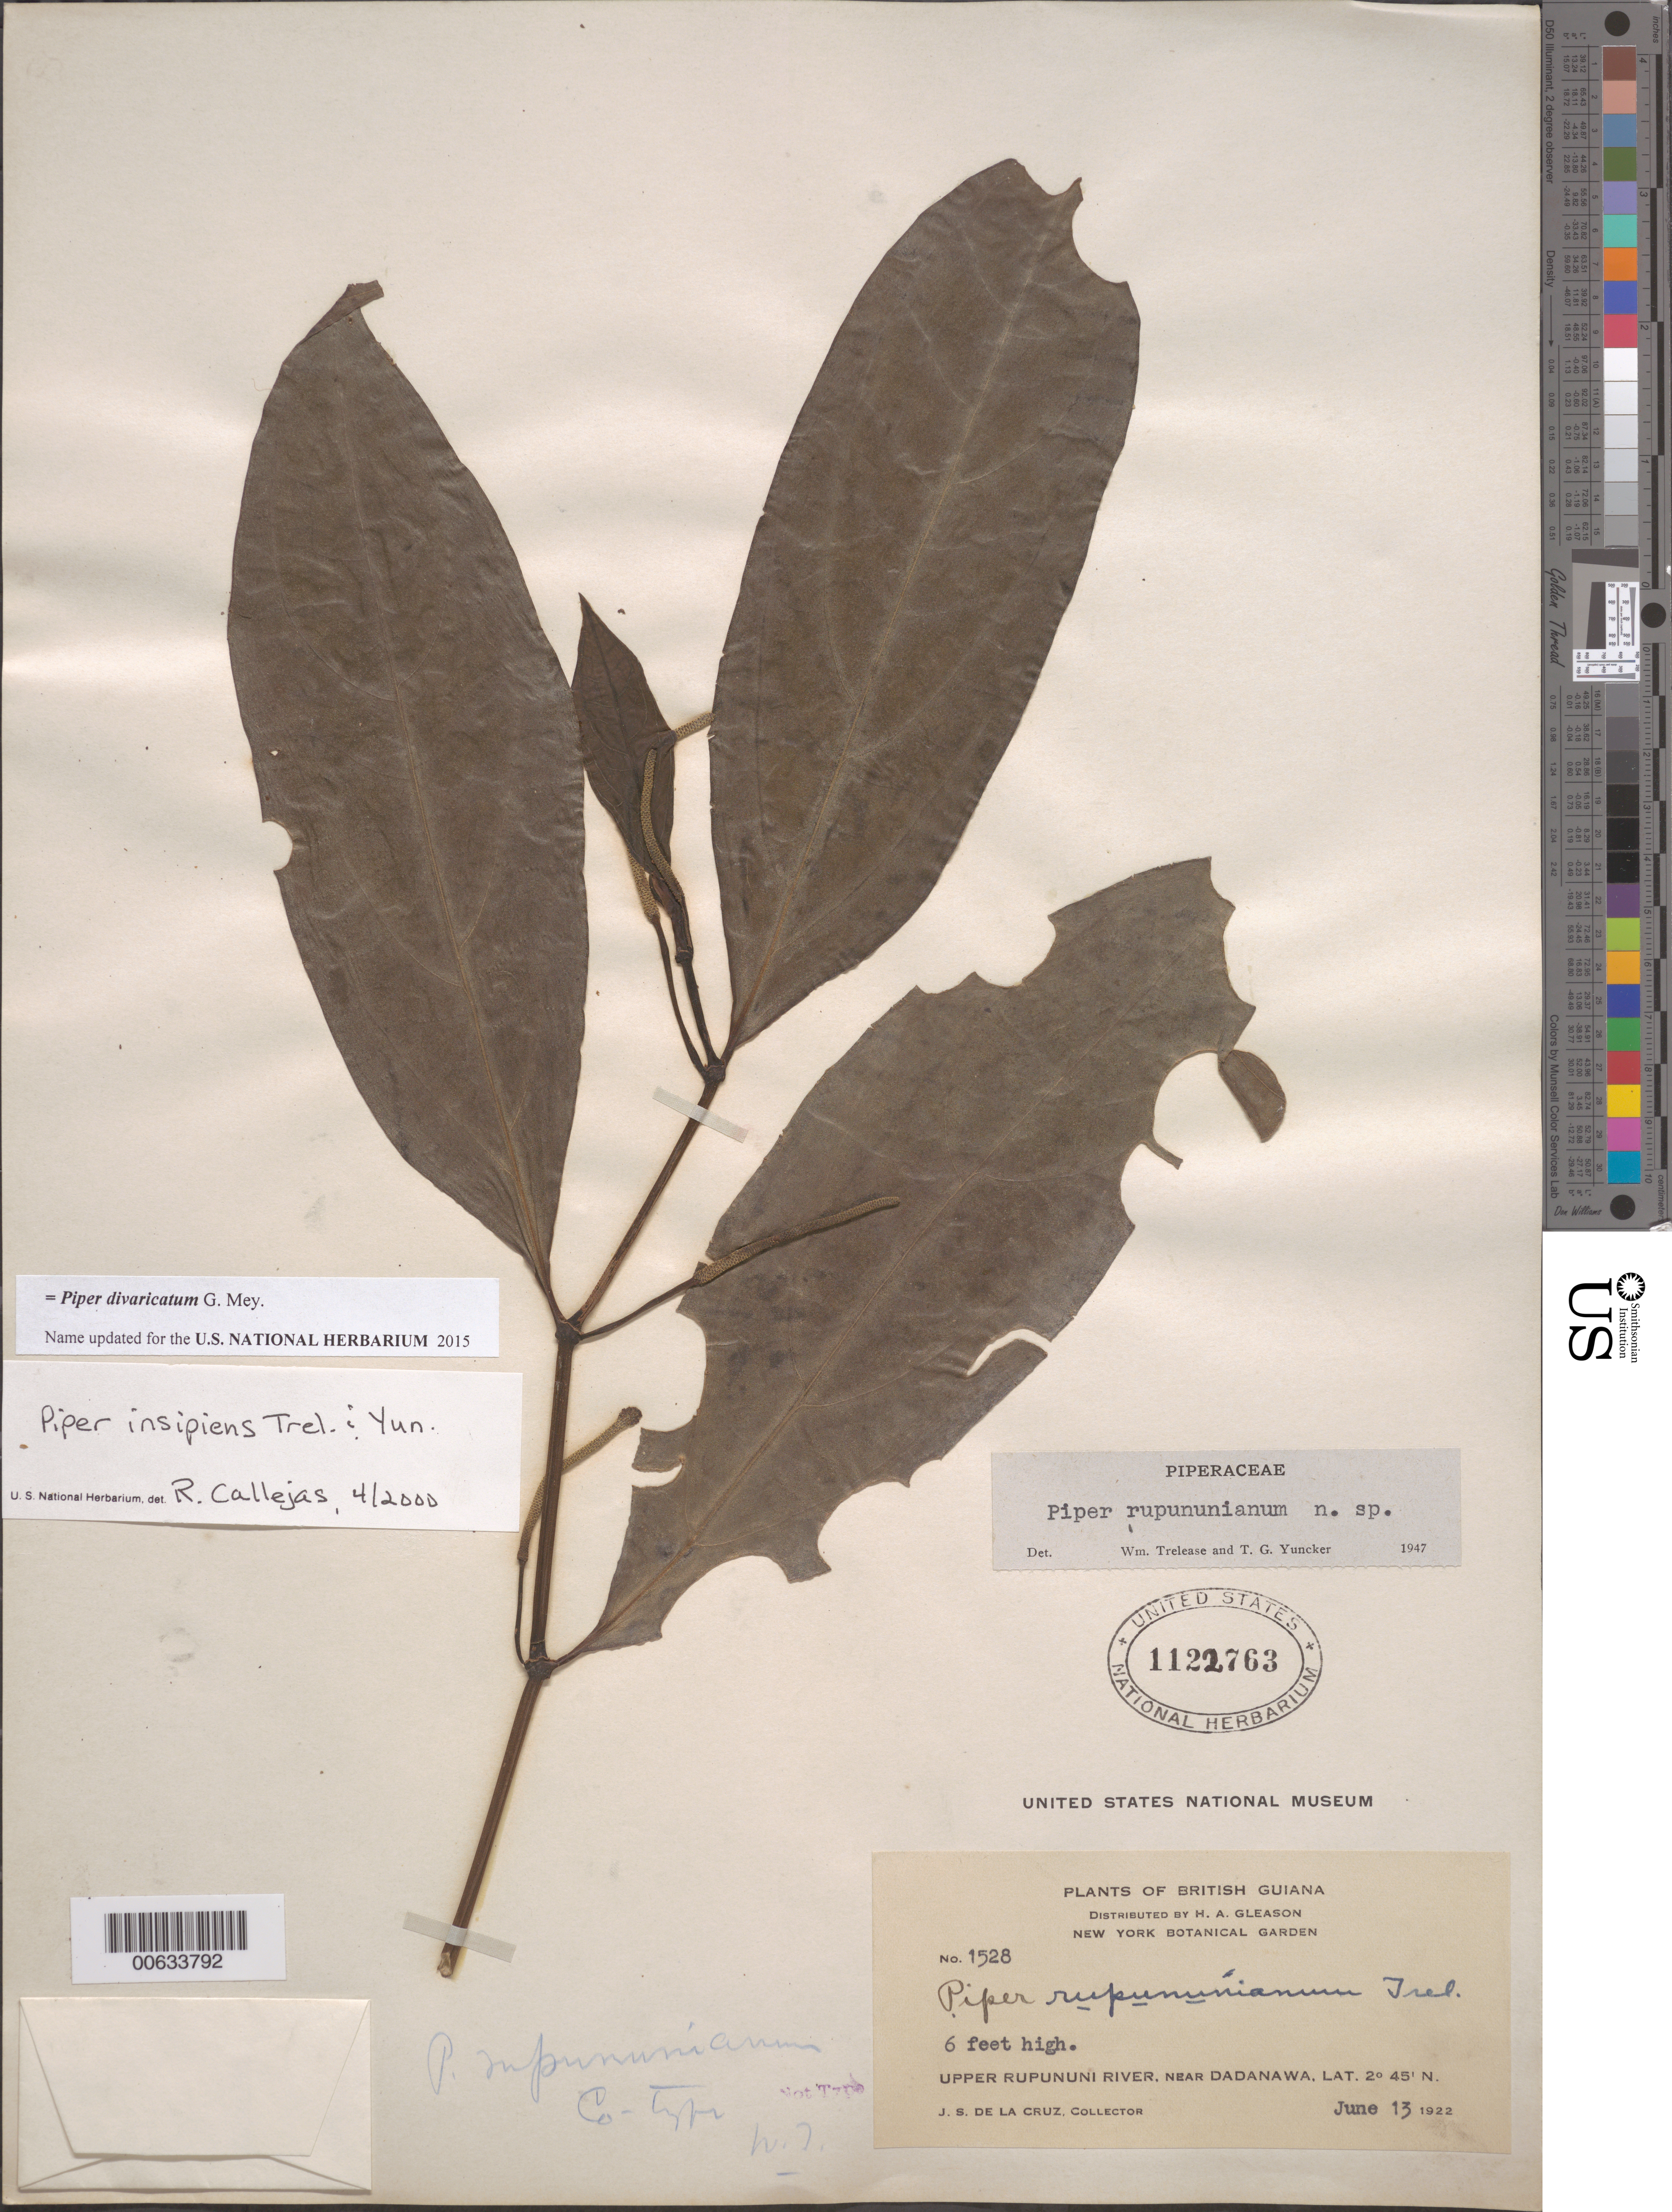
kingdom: Plantae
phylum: Tracheophyta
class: Magnoliopsida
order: Piperales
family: Piperaceae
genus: Piper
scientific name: Piper insipiens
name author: Trel. & Yunck.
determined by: Callejas, Ricardo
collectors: J. S. de la Cruz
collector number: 1528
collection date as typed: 13-Jun-22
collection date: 1922-06-13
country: Guyana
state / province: U. Takutu-U. Essequibo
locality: Dadanawa, vic., upper Rupununi R.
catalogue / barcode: US 1122763